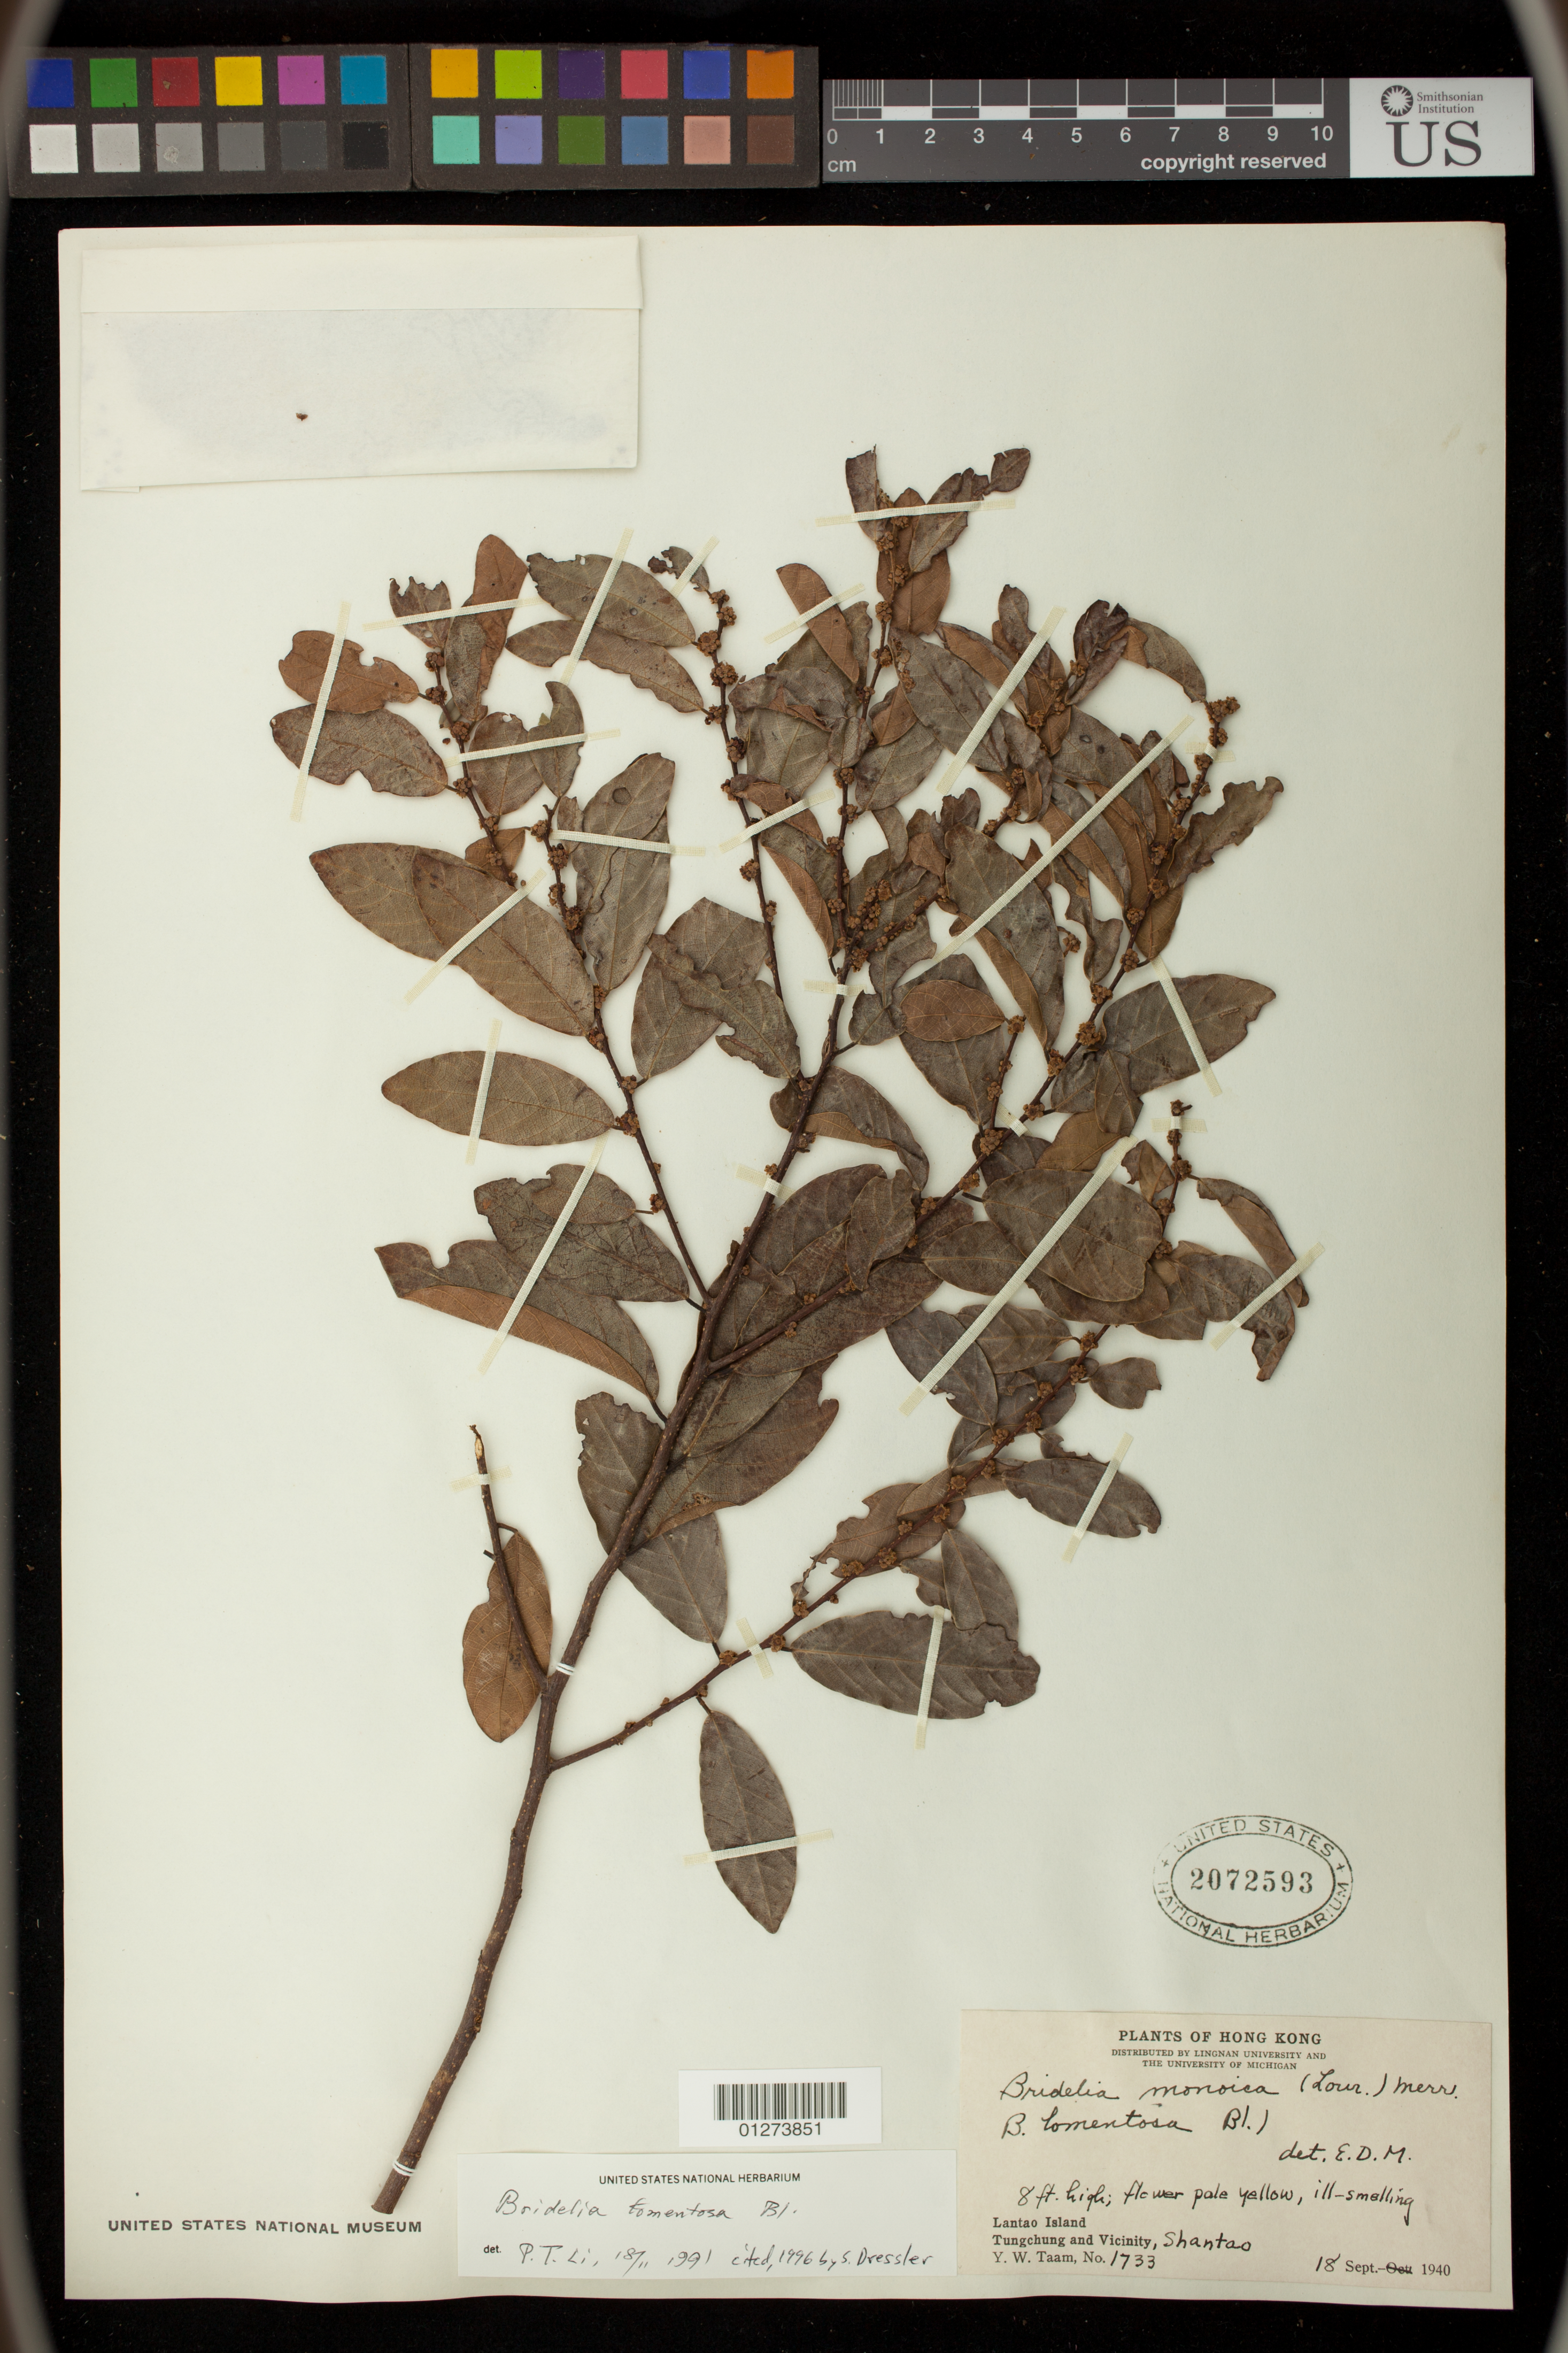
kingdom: Plantae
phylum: Tracheophyta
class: Magnoliopsida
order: Malpighiales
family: Phyllanthaceae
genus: Bridelia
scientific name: Bridelia tomentosa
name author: Blume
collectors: Y. W. Taam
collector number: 1733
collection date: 1940-09-18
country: China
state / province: Hong Kong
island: Lantau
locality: Lantau Island, Tung Chung and vicinity, Shantao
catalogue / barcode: US 2072593